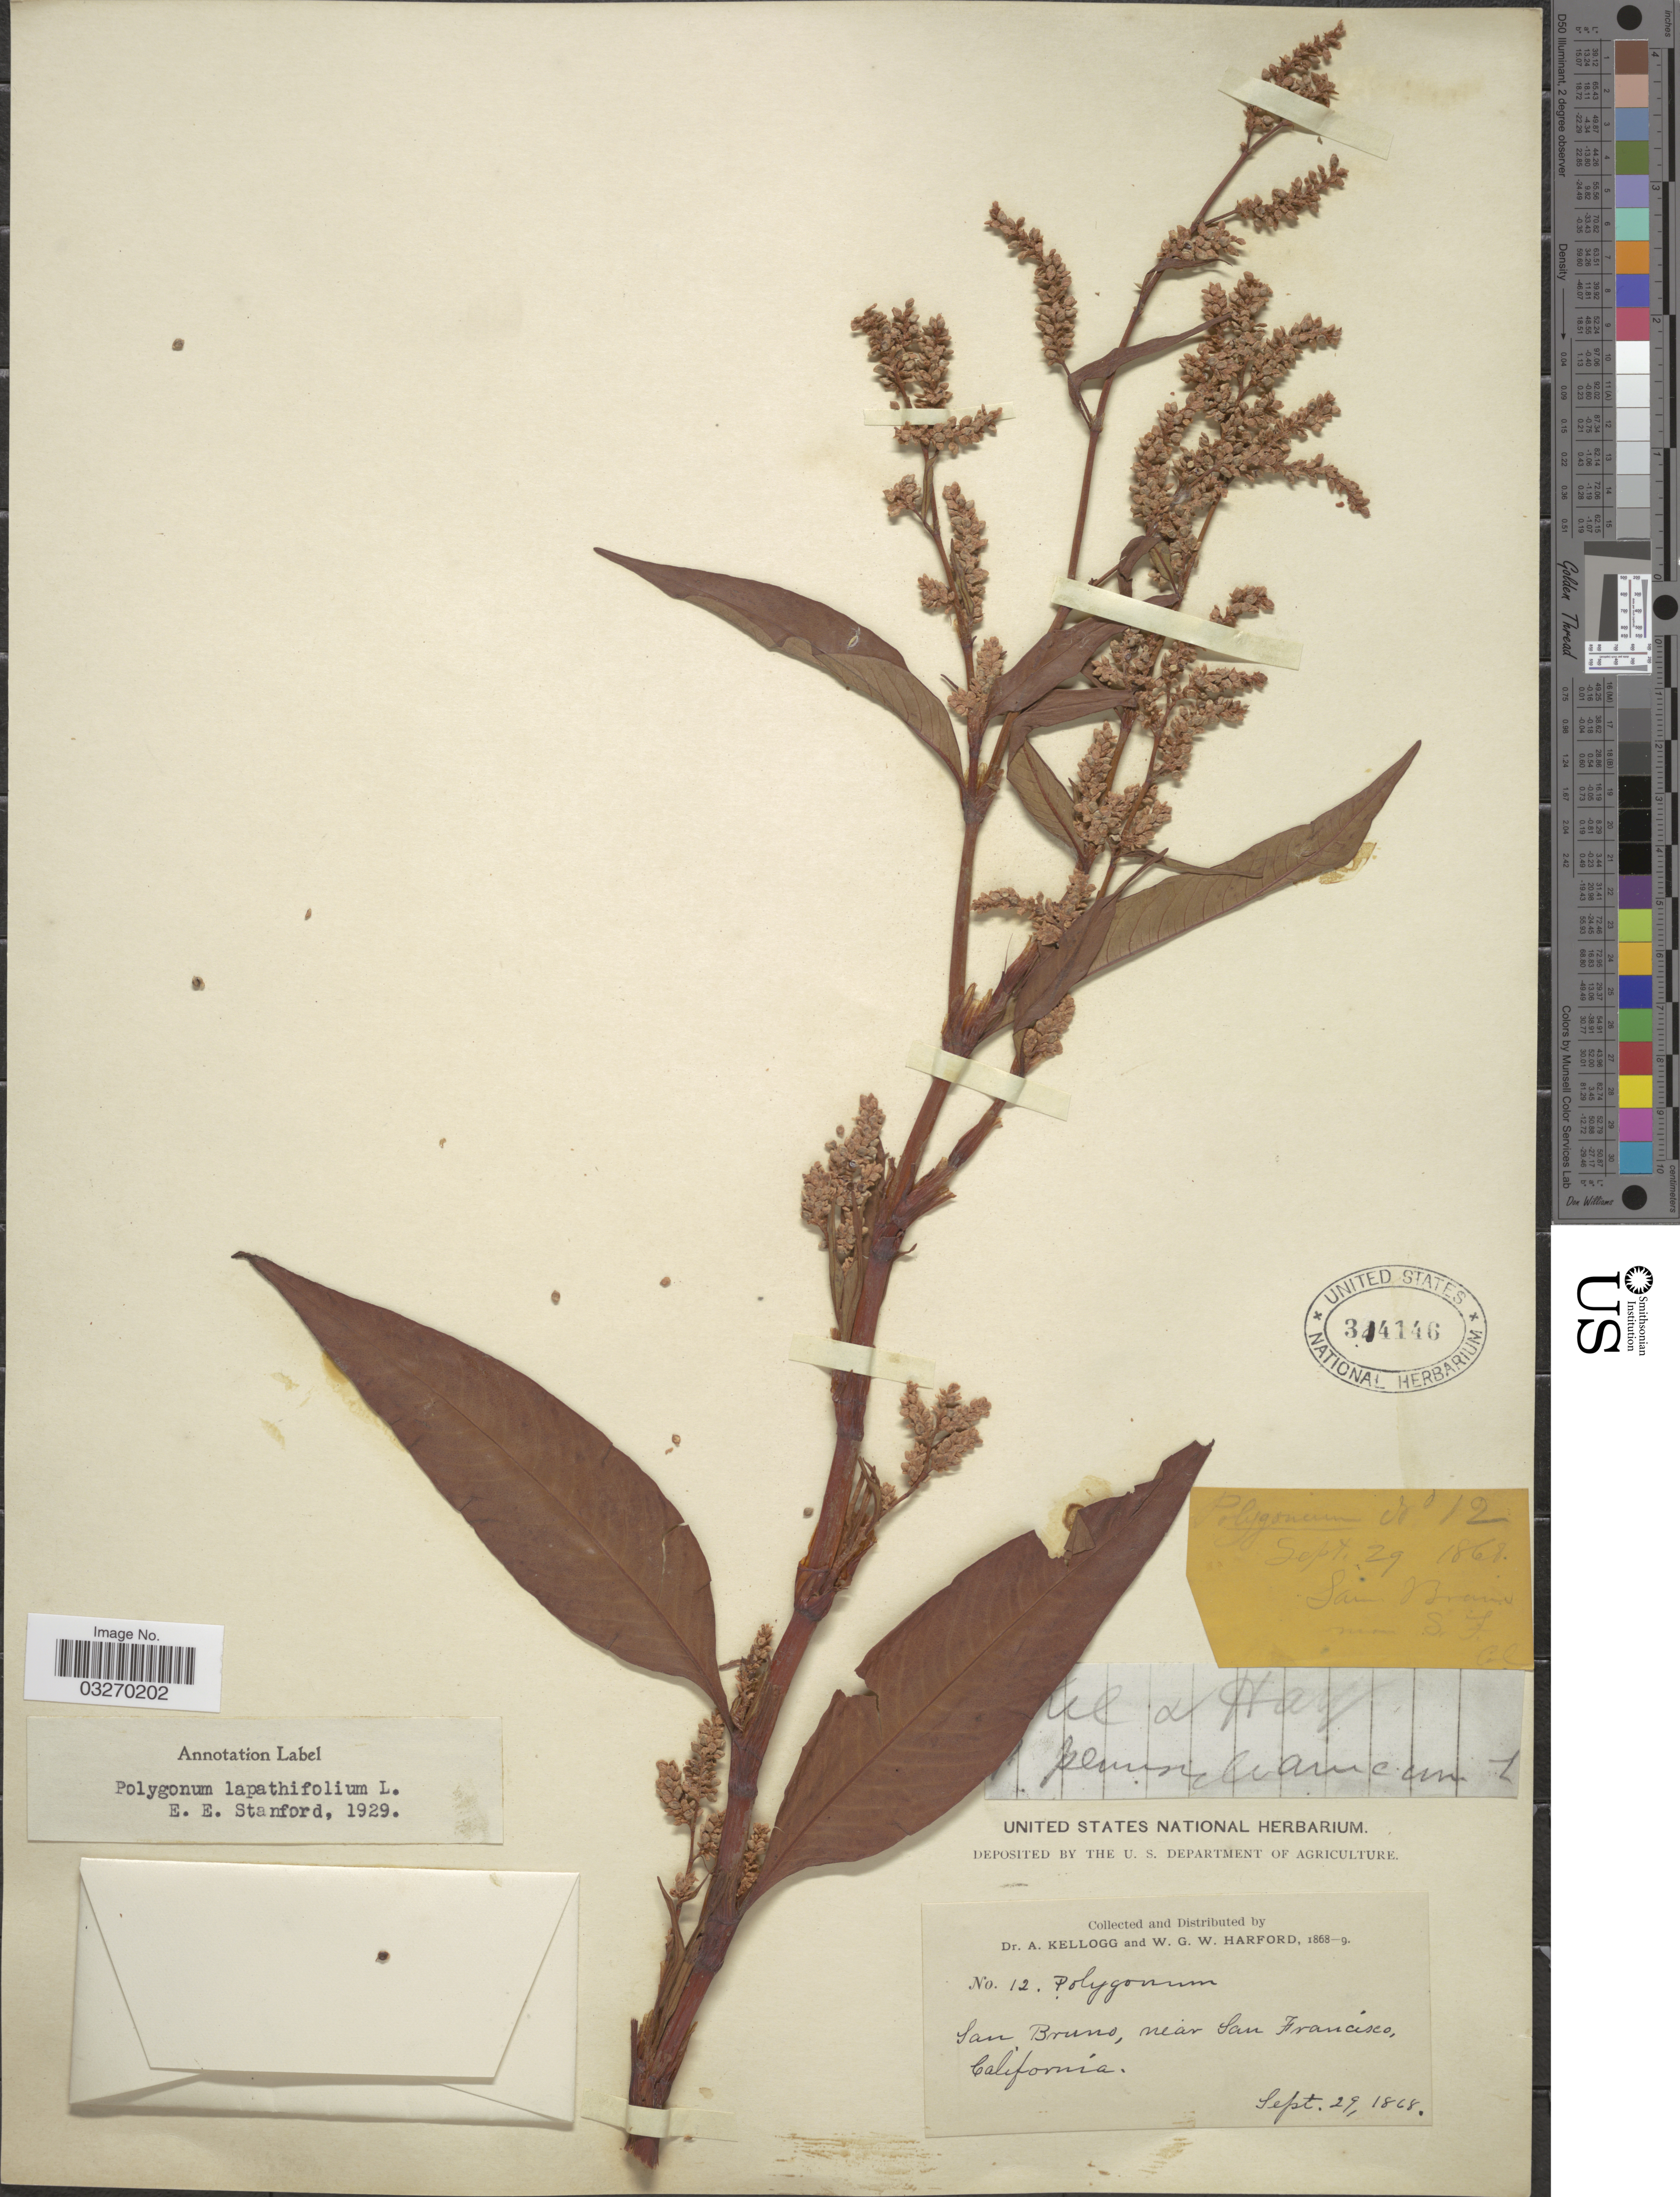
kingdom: Plantae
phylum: Tracheophyta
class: Magnoliopsida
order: Caryophyllales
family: Polygonaceae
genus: Persicaria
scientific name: Persicaria lapathifolia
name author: (L.) Delarbre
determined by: Atha, D. E.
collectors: A. Kellogg & W. G. W. Harford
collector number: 12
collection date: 1868-09-29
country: United States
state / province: California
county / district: San Francisco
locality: San Bruno, near San Francisco.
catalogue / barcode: US 314146